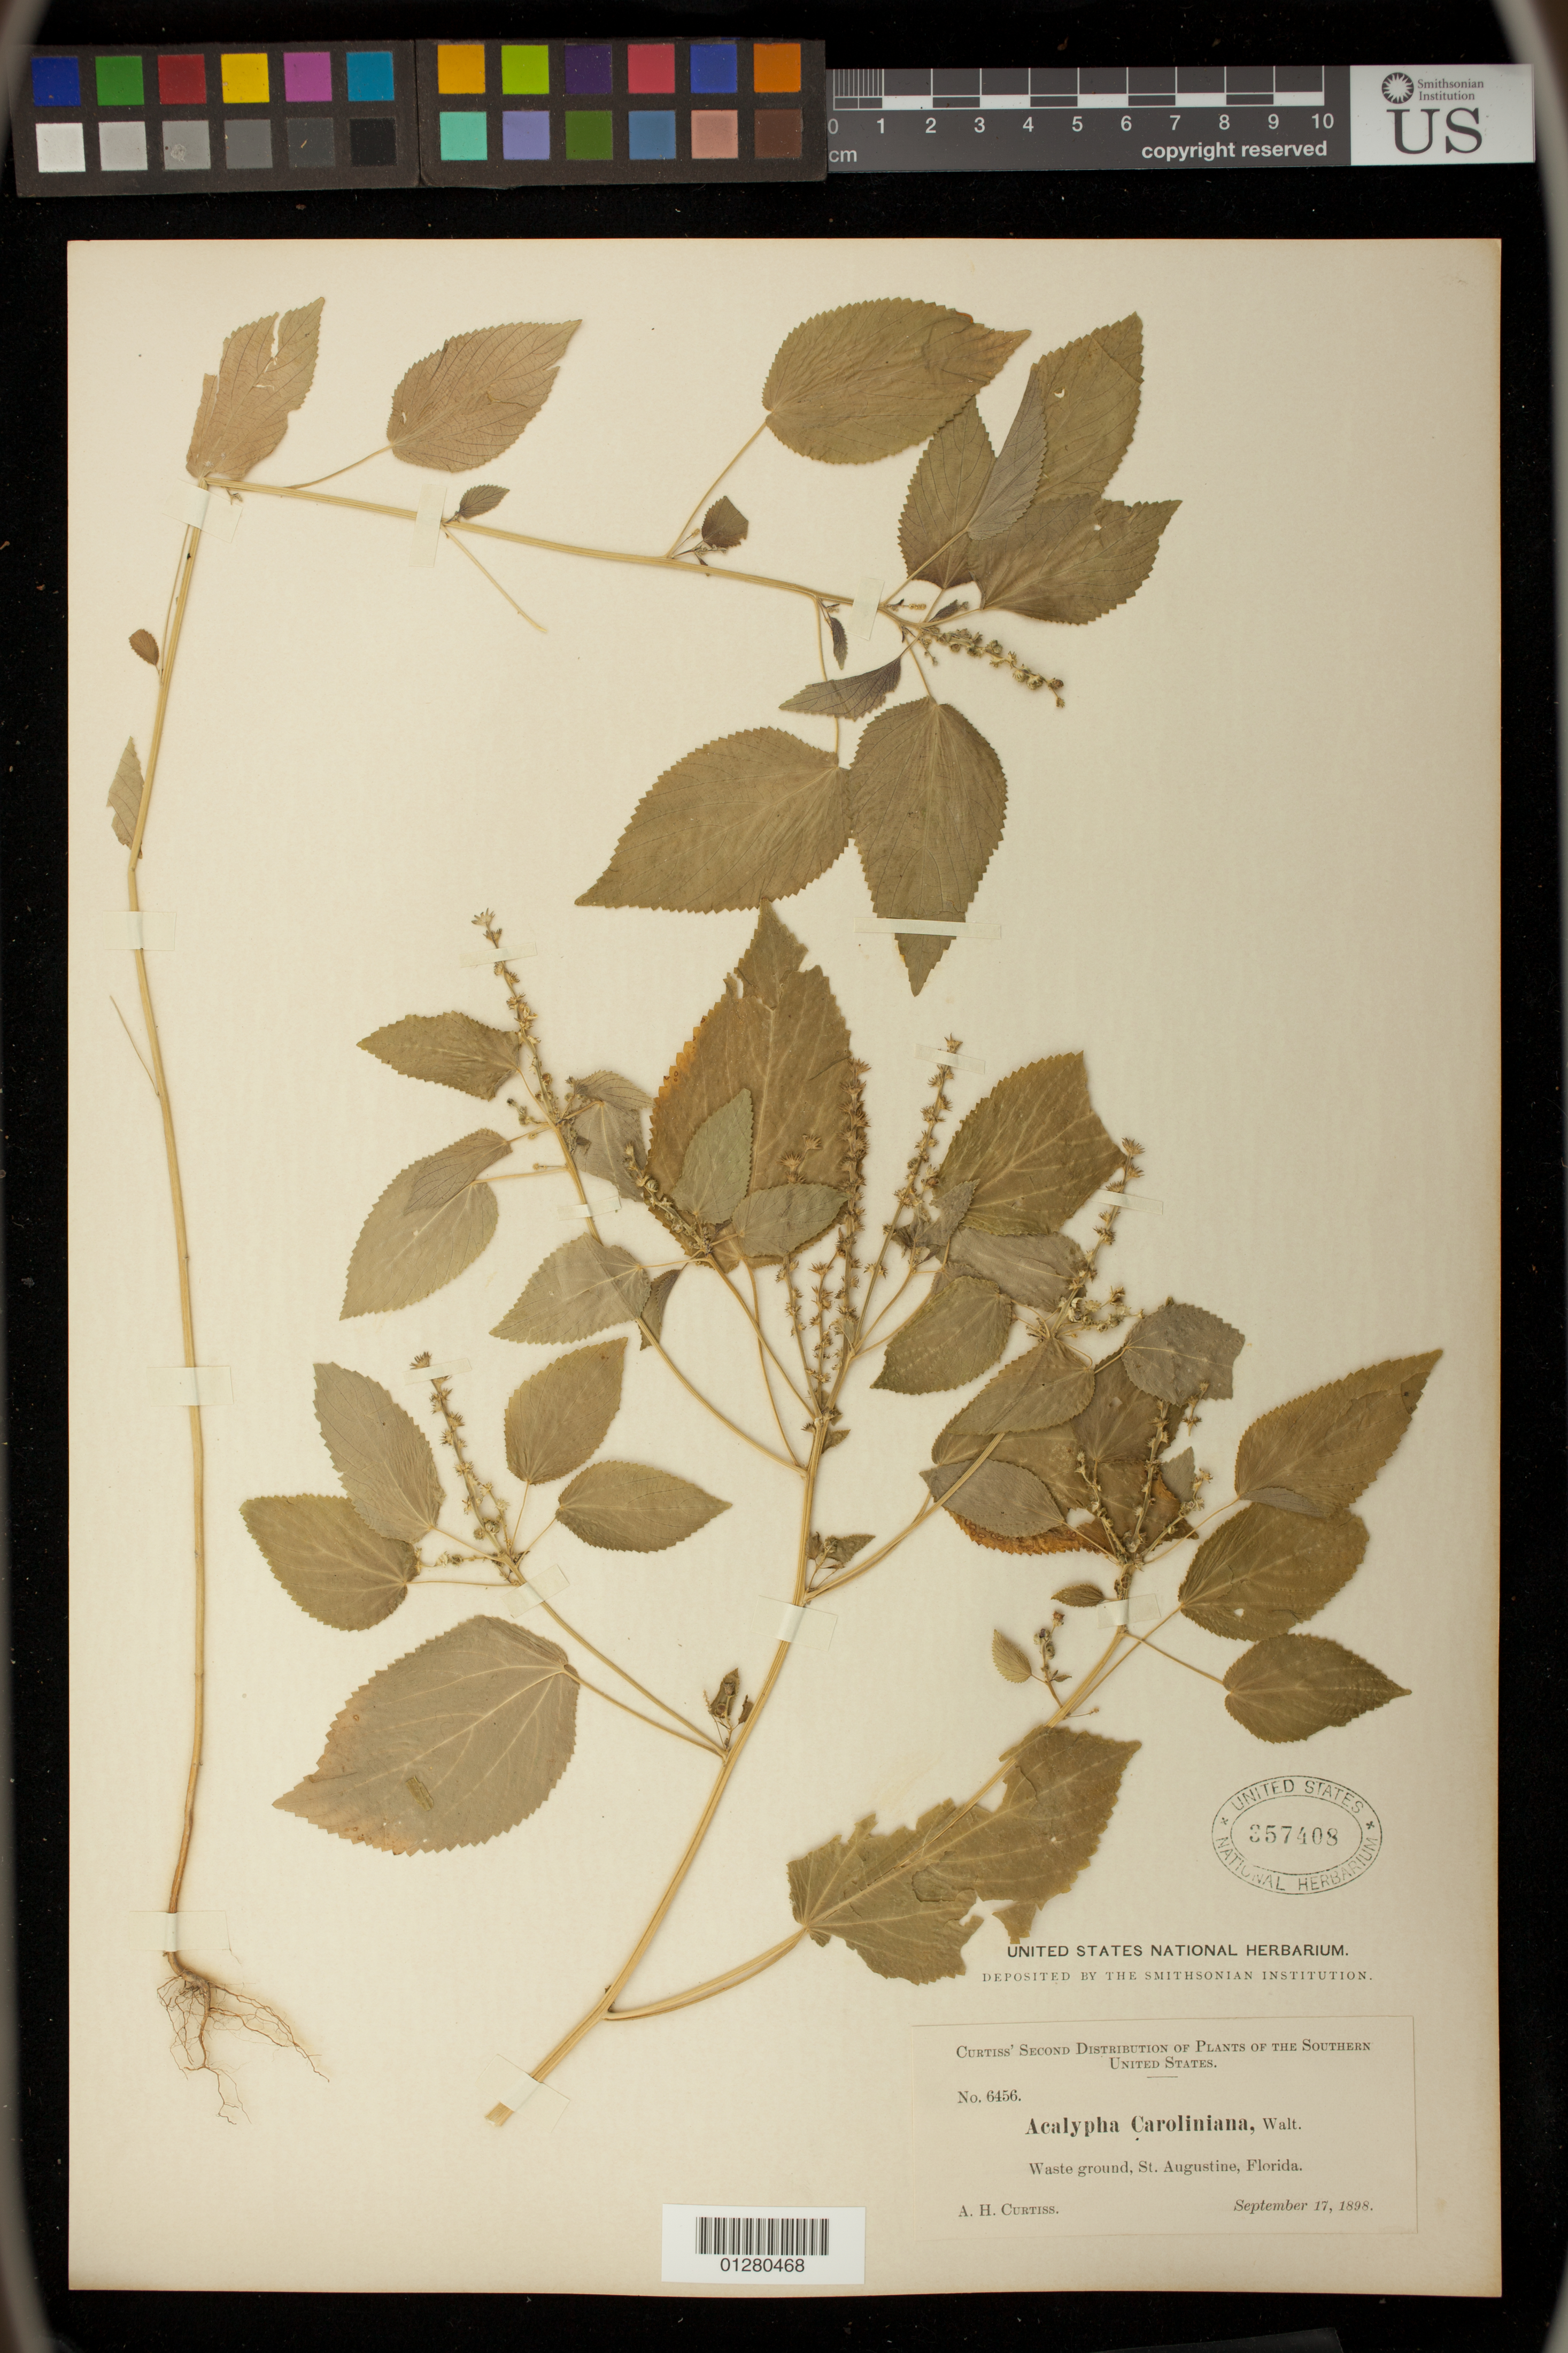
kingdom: Plantae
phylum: Tracheophyta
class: Magnoliopsida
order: Malpighiales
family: Euphorbiaceae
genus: Acalypha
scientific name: Acalypha ostryifolia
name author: Ridd.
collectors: A. H. Curtiss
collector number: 6456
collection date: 1898-09-17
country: United States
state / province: Florida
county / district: Saint Johns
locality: St. Augustine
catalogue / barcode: US 357408